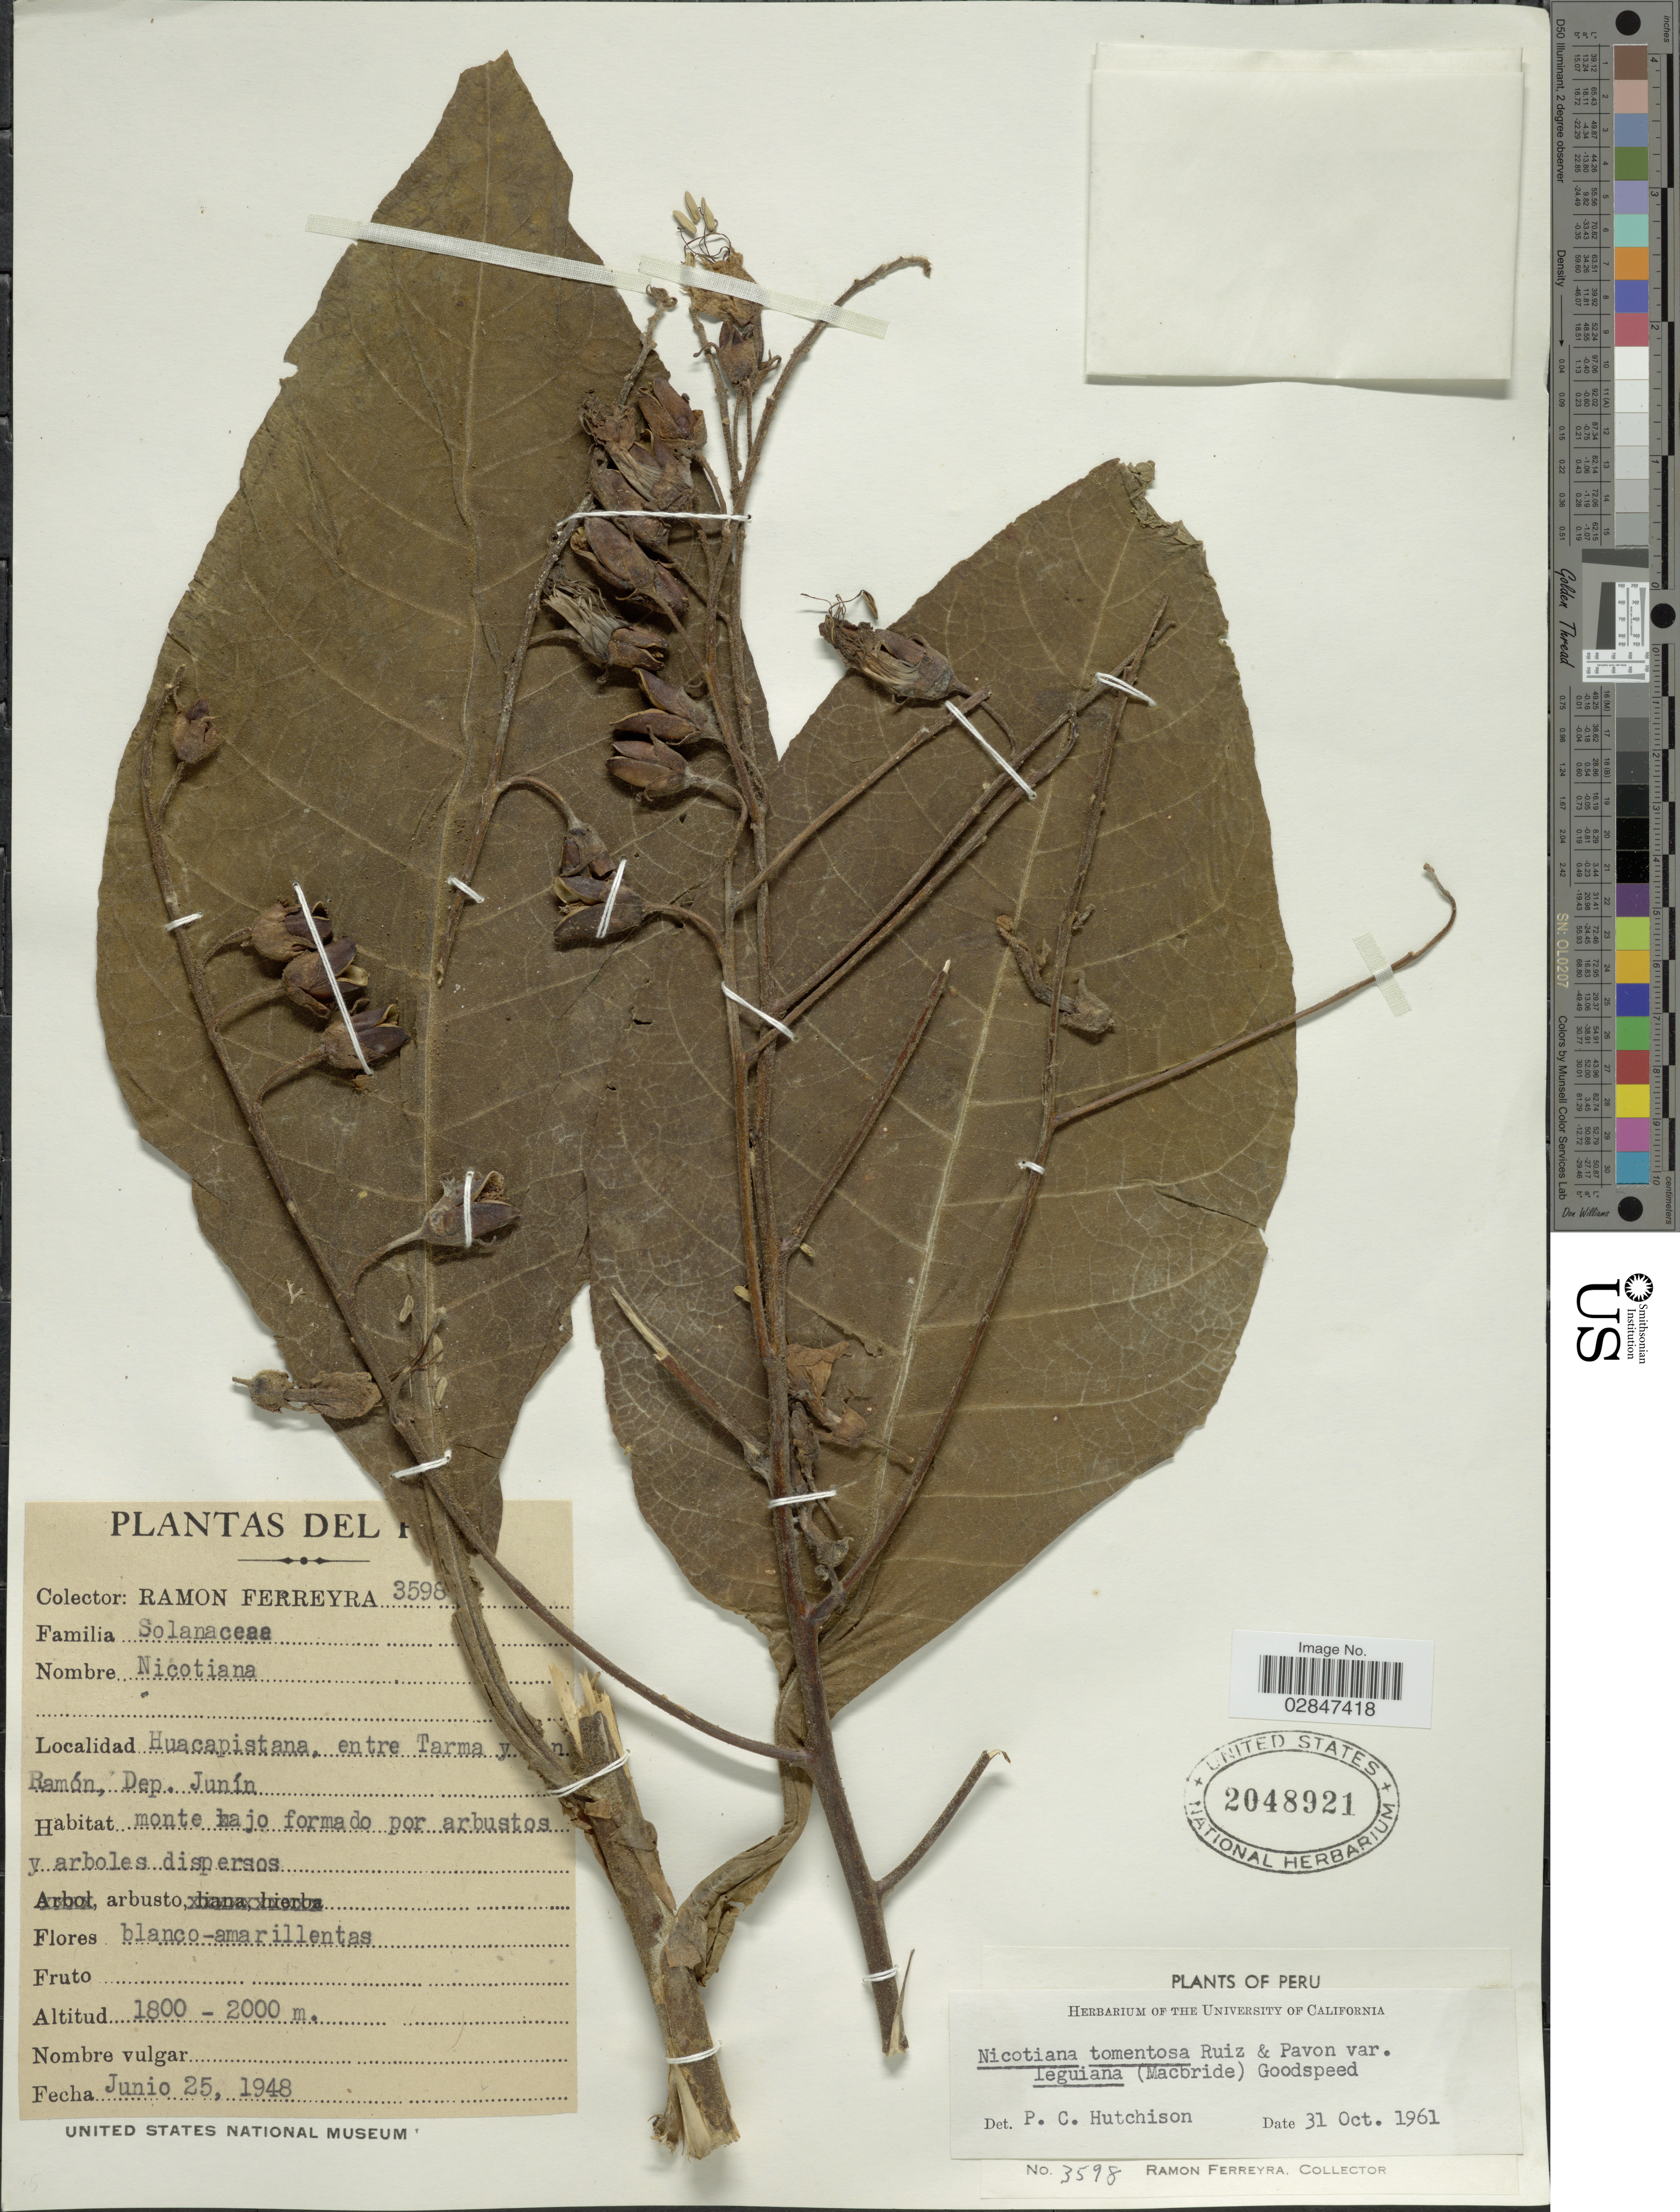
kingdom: Plantae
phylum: Tracheophyta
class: Magnoliopsida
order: Solanales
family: Solanaceae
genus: Nicotiana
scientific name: Nicotiana tomentosa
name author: Ruiz & Pav.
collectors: R. A. Ferreyra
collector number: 3598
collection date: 1948-06-25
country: Peru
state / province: Junín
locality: Huacapistana, entre Tarma y San Ramón, Dep. Junín.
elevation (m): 1800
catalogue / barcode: US 2048921